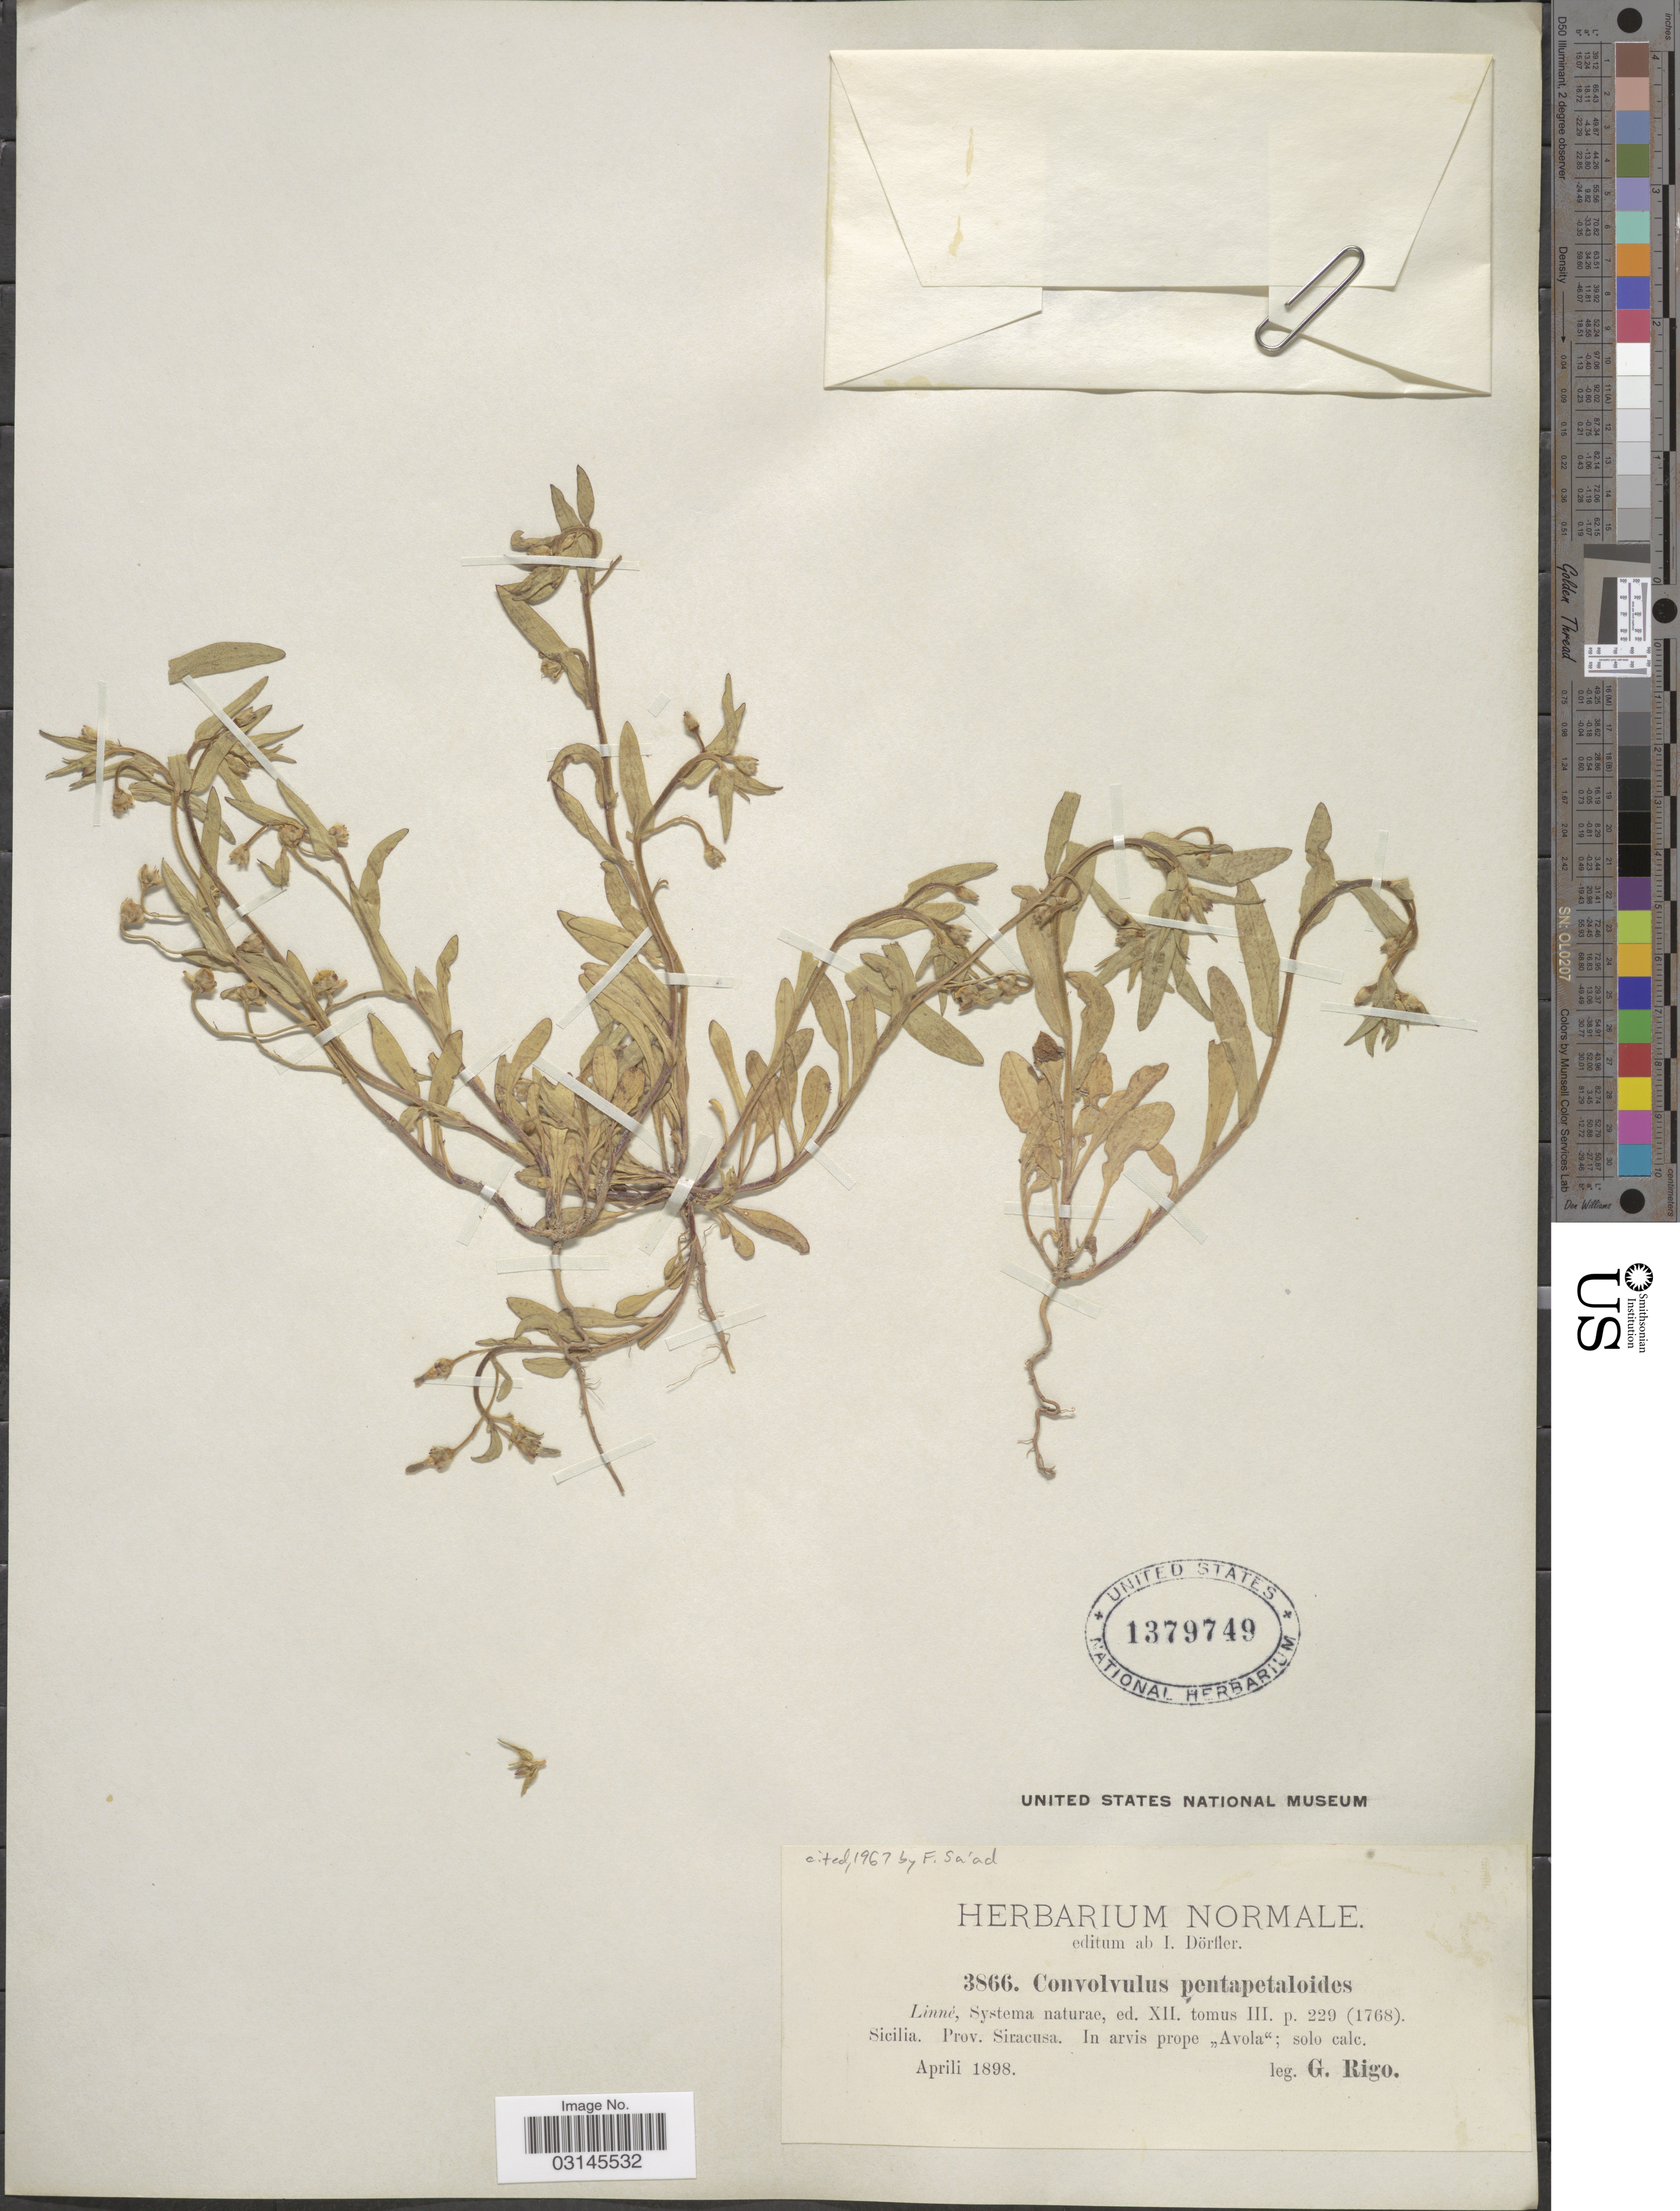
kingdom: Plantae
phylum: Tracheophyta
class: Magnoliopsida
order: Solanales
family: Convolvulaceae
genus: Convolvulus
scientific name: Convolvulus pentapetaloides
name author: L.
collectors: G. Rigo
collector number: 3866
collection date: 1898-04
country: Italy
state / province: Siciliana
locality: Sicilia. Prov. Siracusa. In arvis prope "Avola".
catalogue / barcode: US 1379749